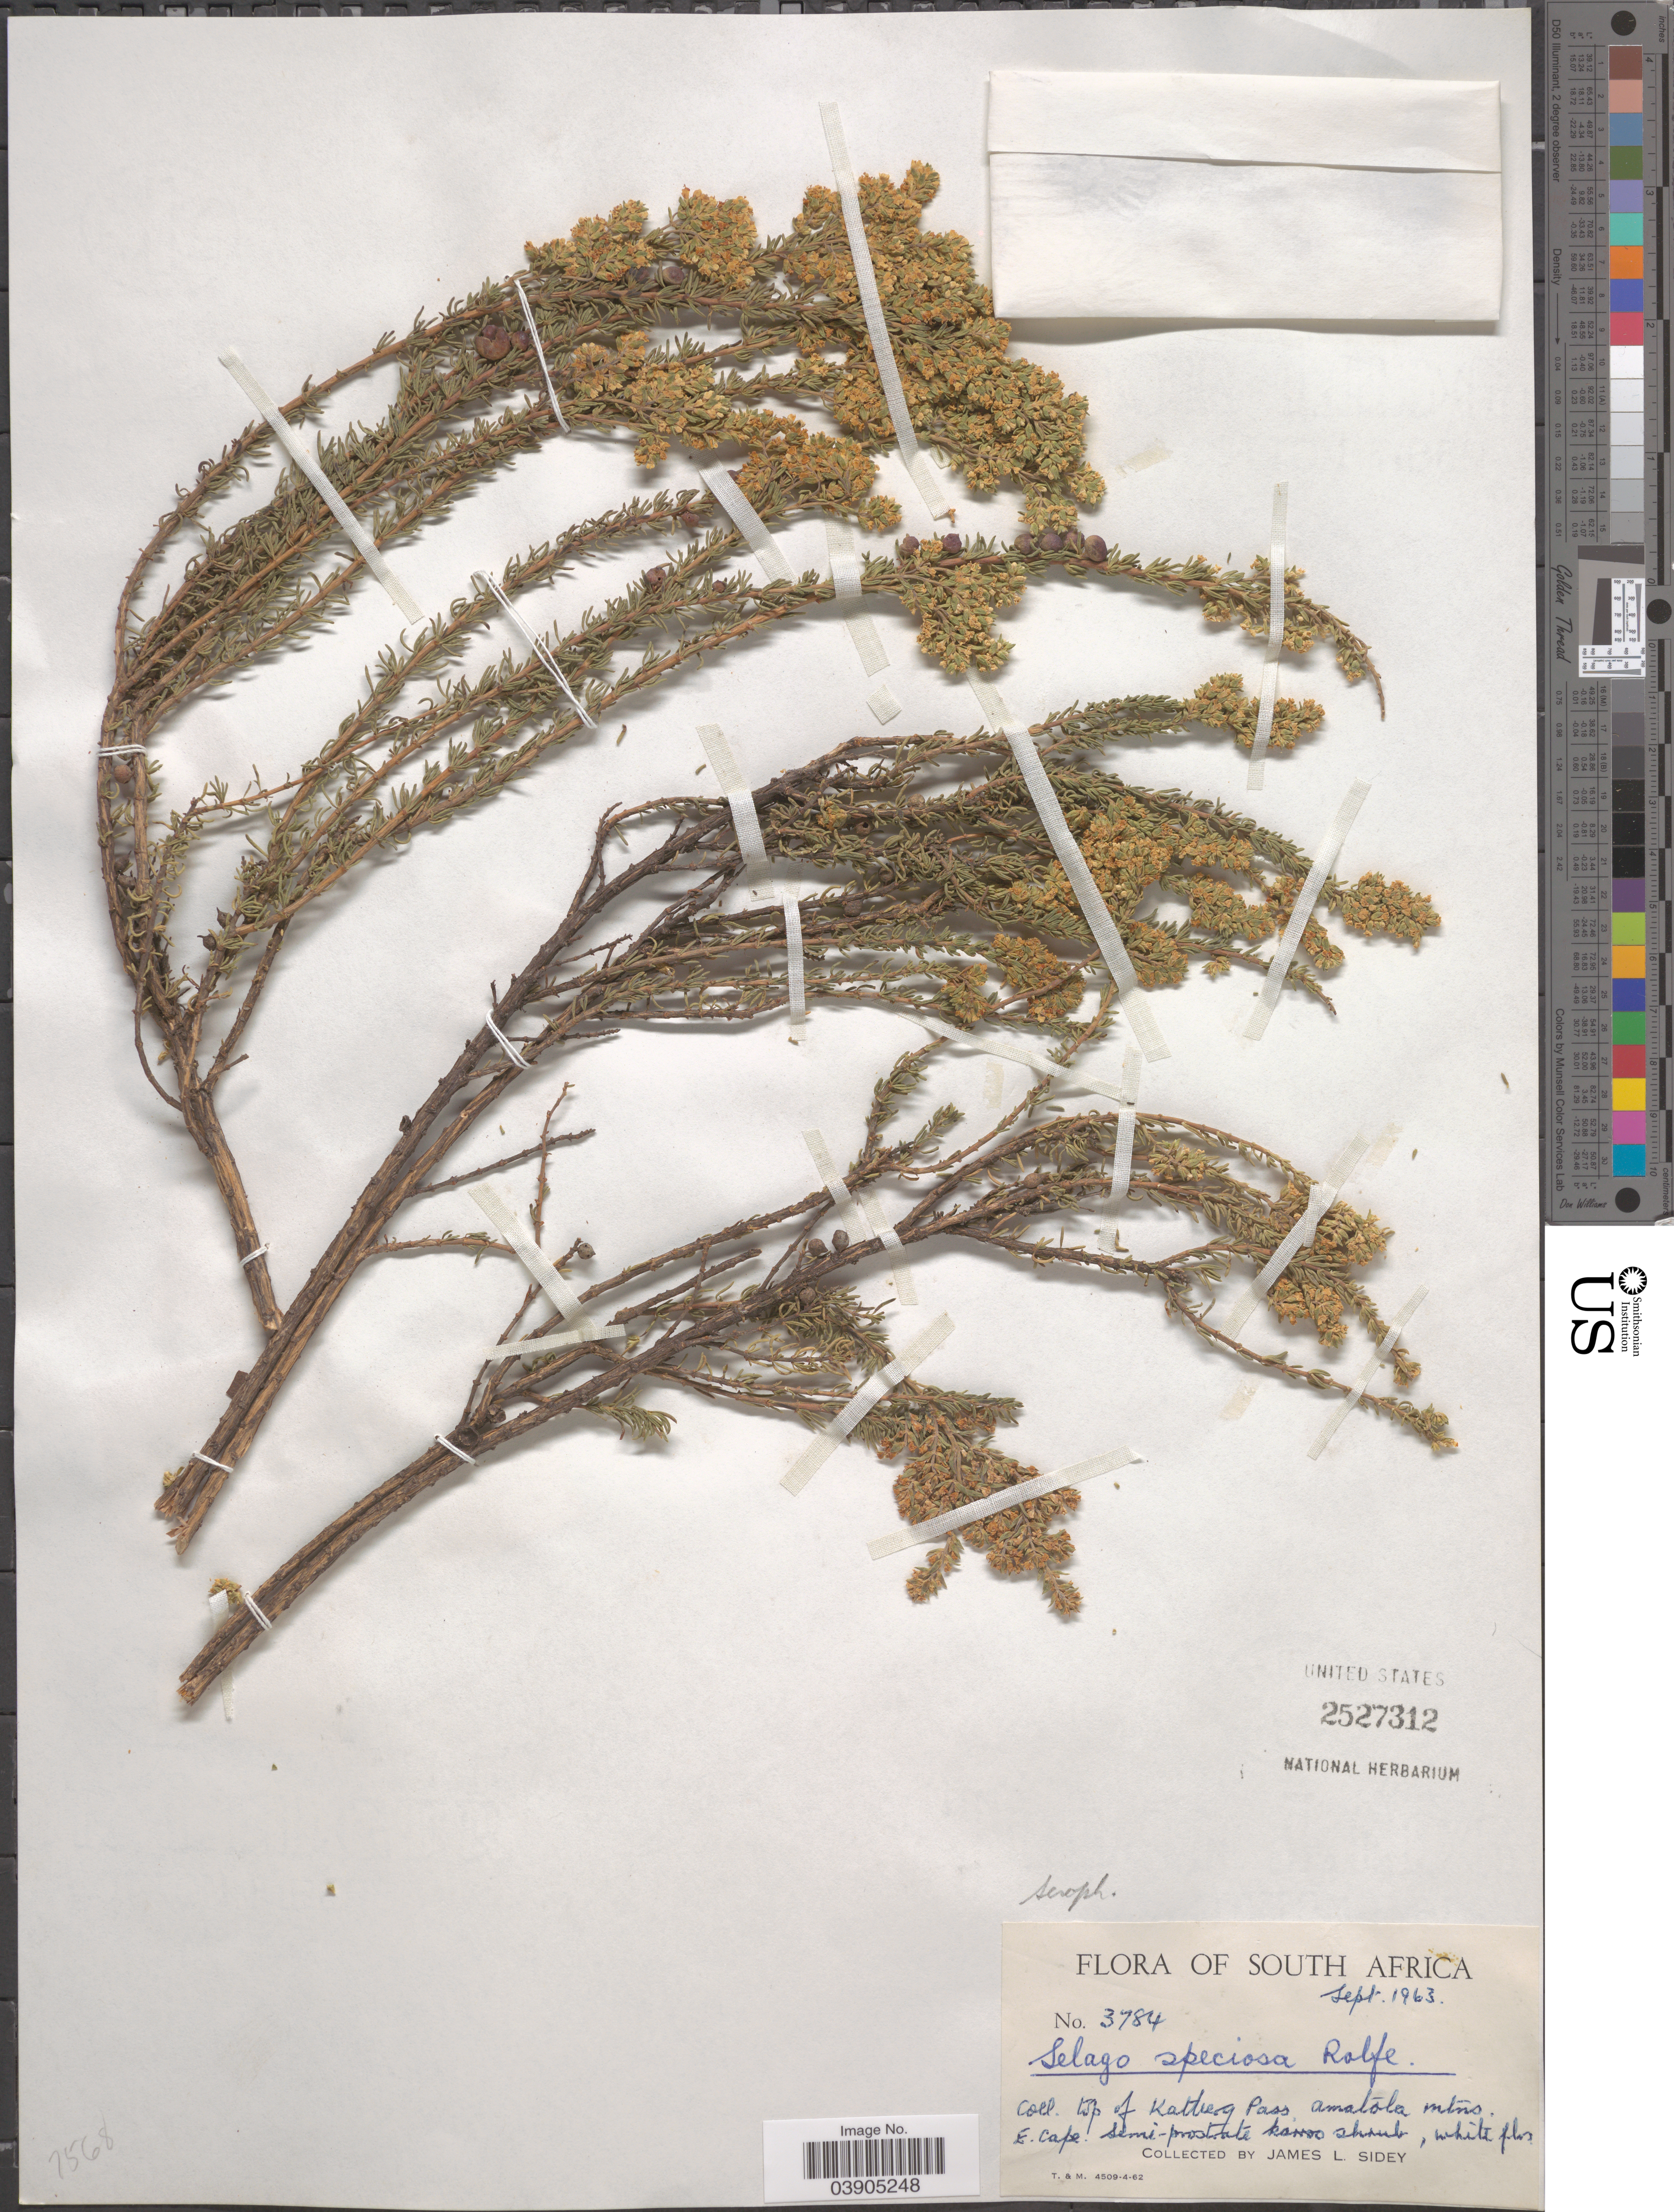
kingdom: Plantae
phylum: Tracheophyta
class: Magnoliopsida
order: Lamiales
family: Scrophulariaceae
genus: Selago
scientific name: Selago speciosa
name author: Rolfe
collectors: J. L. Sidey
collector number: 3784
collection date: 1963-09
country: South Africa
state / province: Eastern Cape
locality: Top of Katberg Pass, Amatola Mtns. E. Cape.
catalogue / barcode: US 2527312